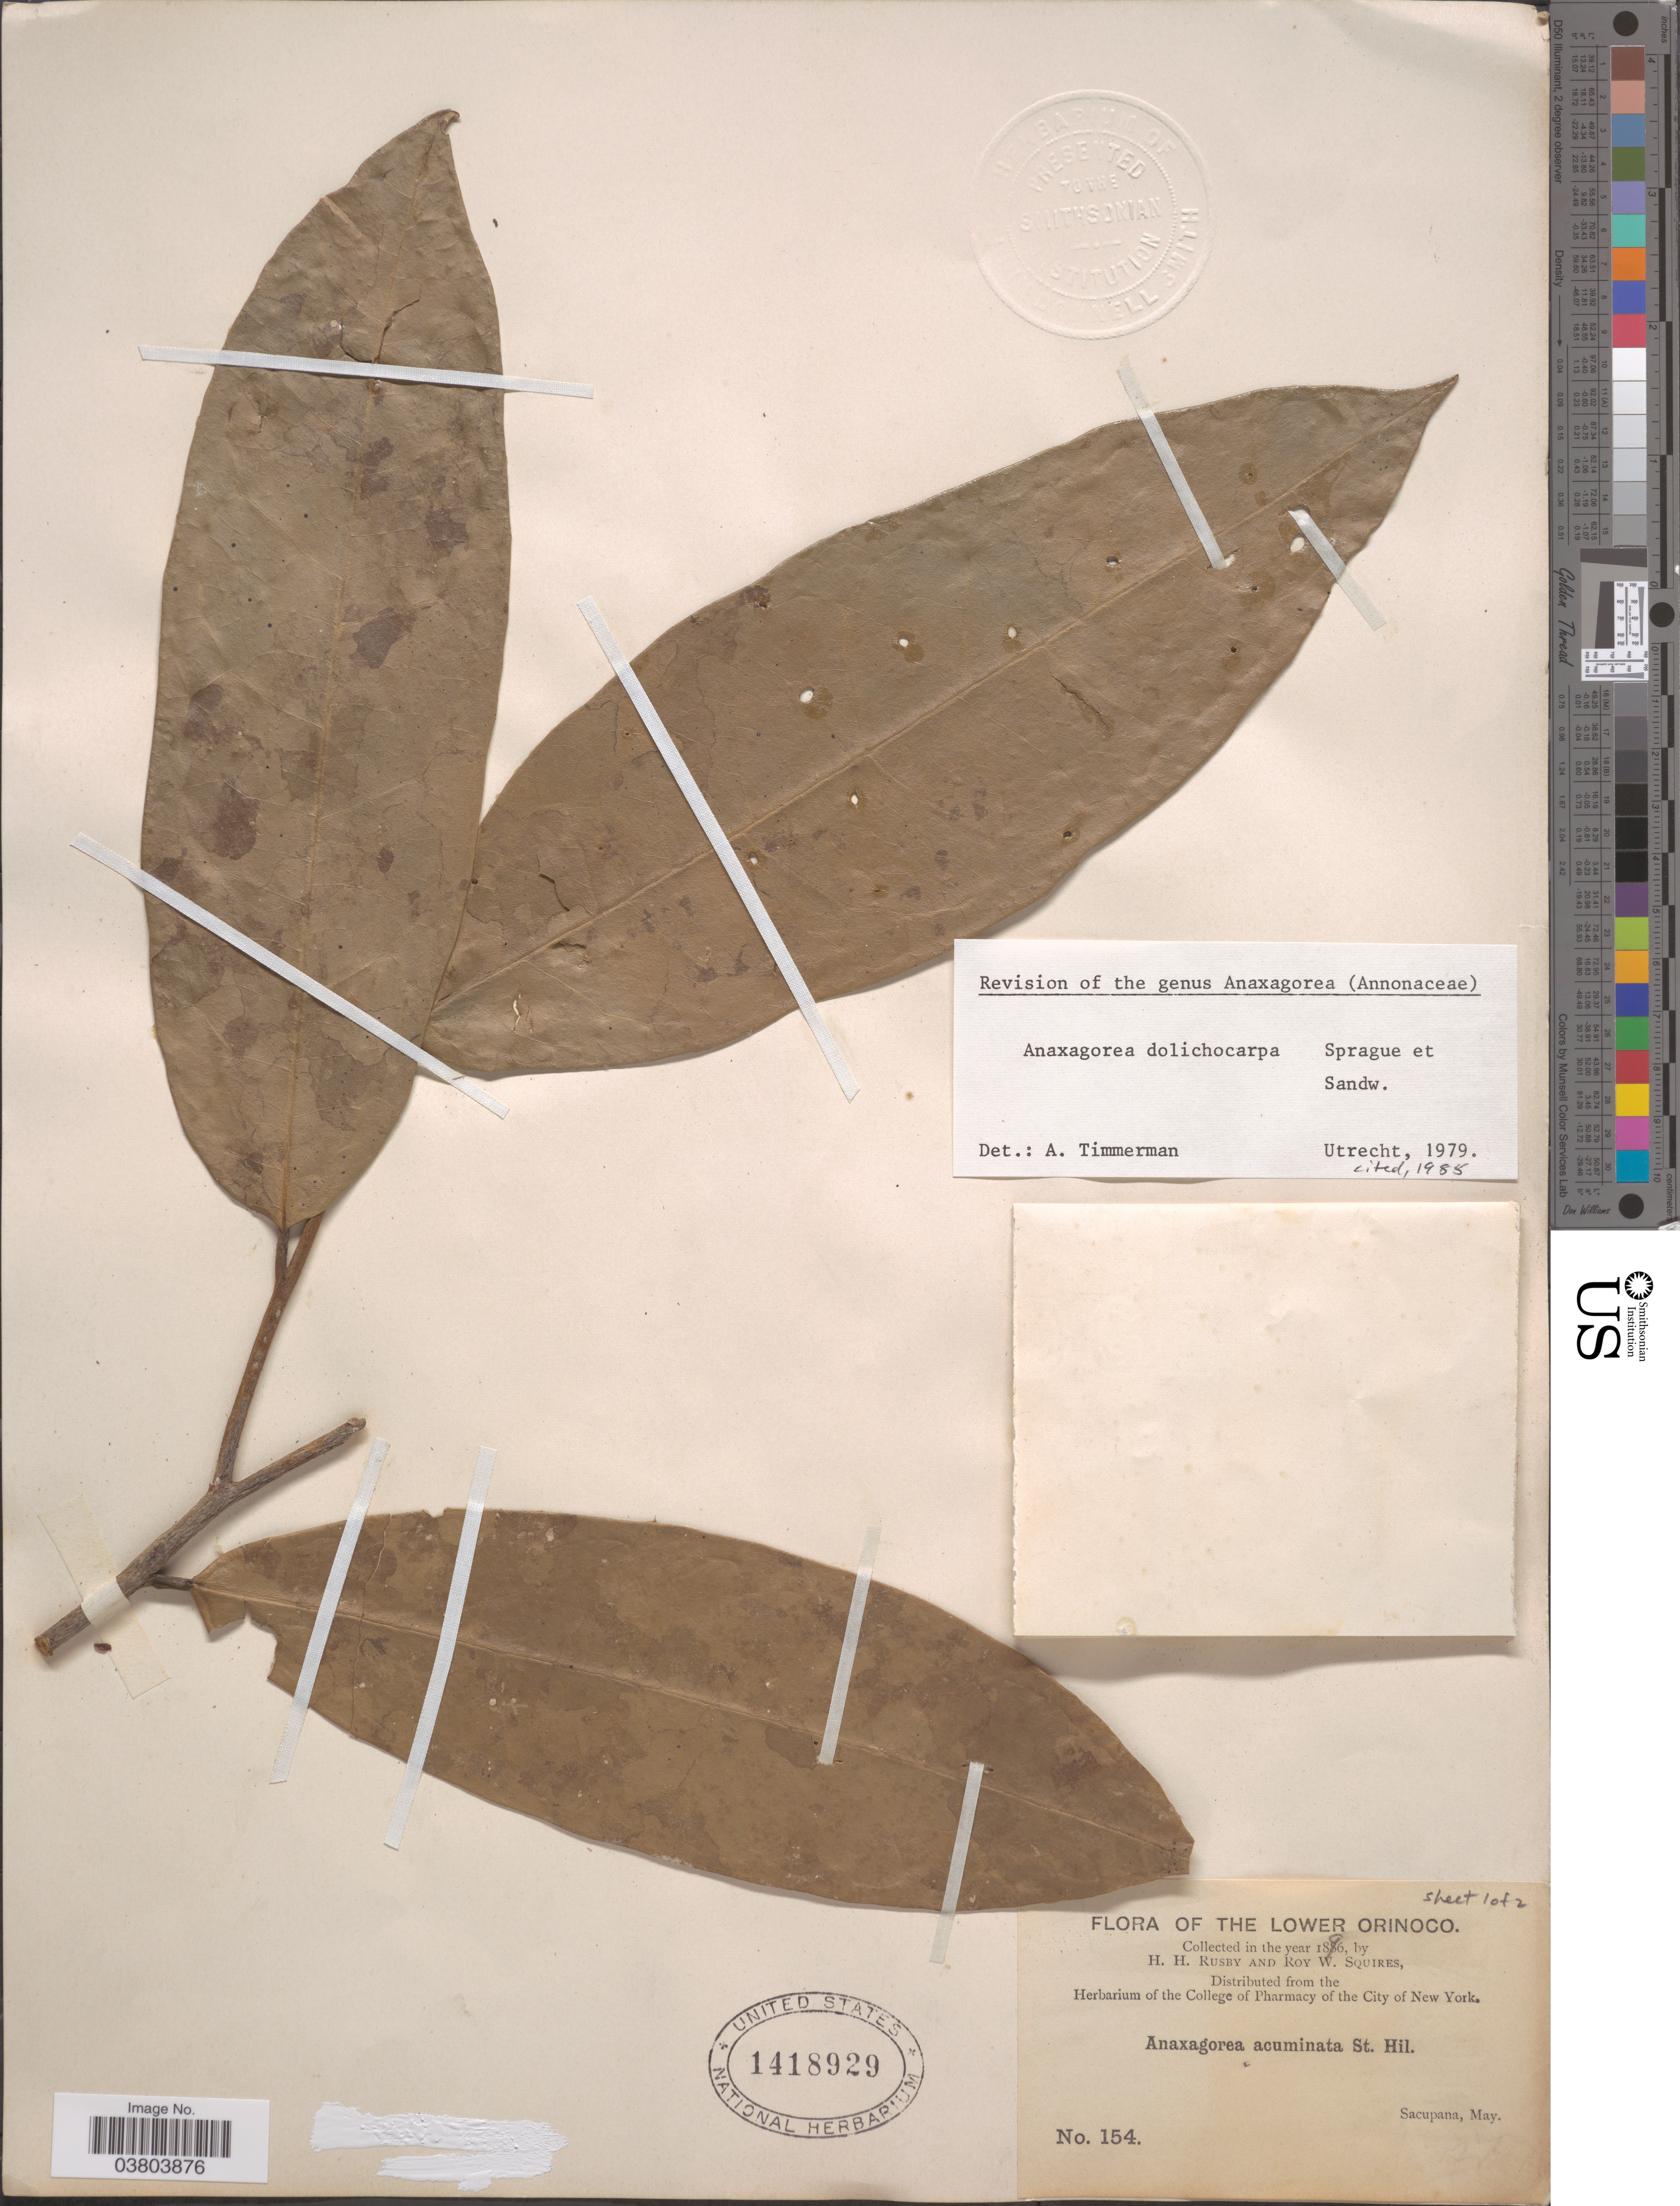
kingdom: Plantae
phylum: Tracheophyta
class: Magnoliopsida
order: Magnoliales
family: Annonaceae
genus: Anaxagorea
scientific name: Anaxagorea dolichocarpa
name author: Sprague & Sandwith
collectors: H. H. Rusby & R. Squires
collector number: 154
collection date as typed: May 1896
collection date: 1896-05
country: Venezuela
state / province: Delta Amacuro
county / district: Antonio Díaz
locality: Lower Orinoco, Sacupana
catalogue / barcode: US 1418929